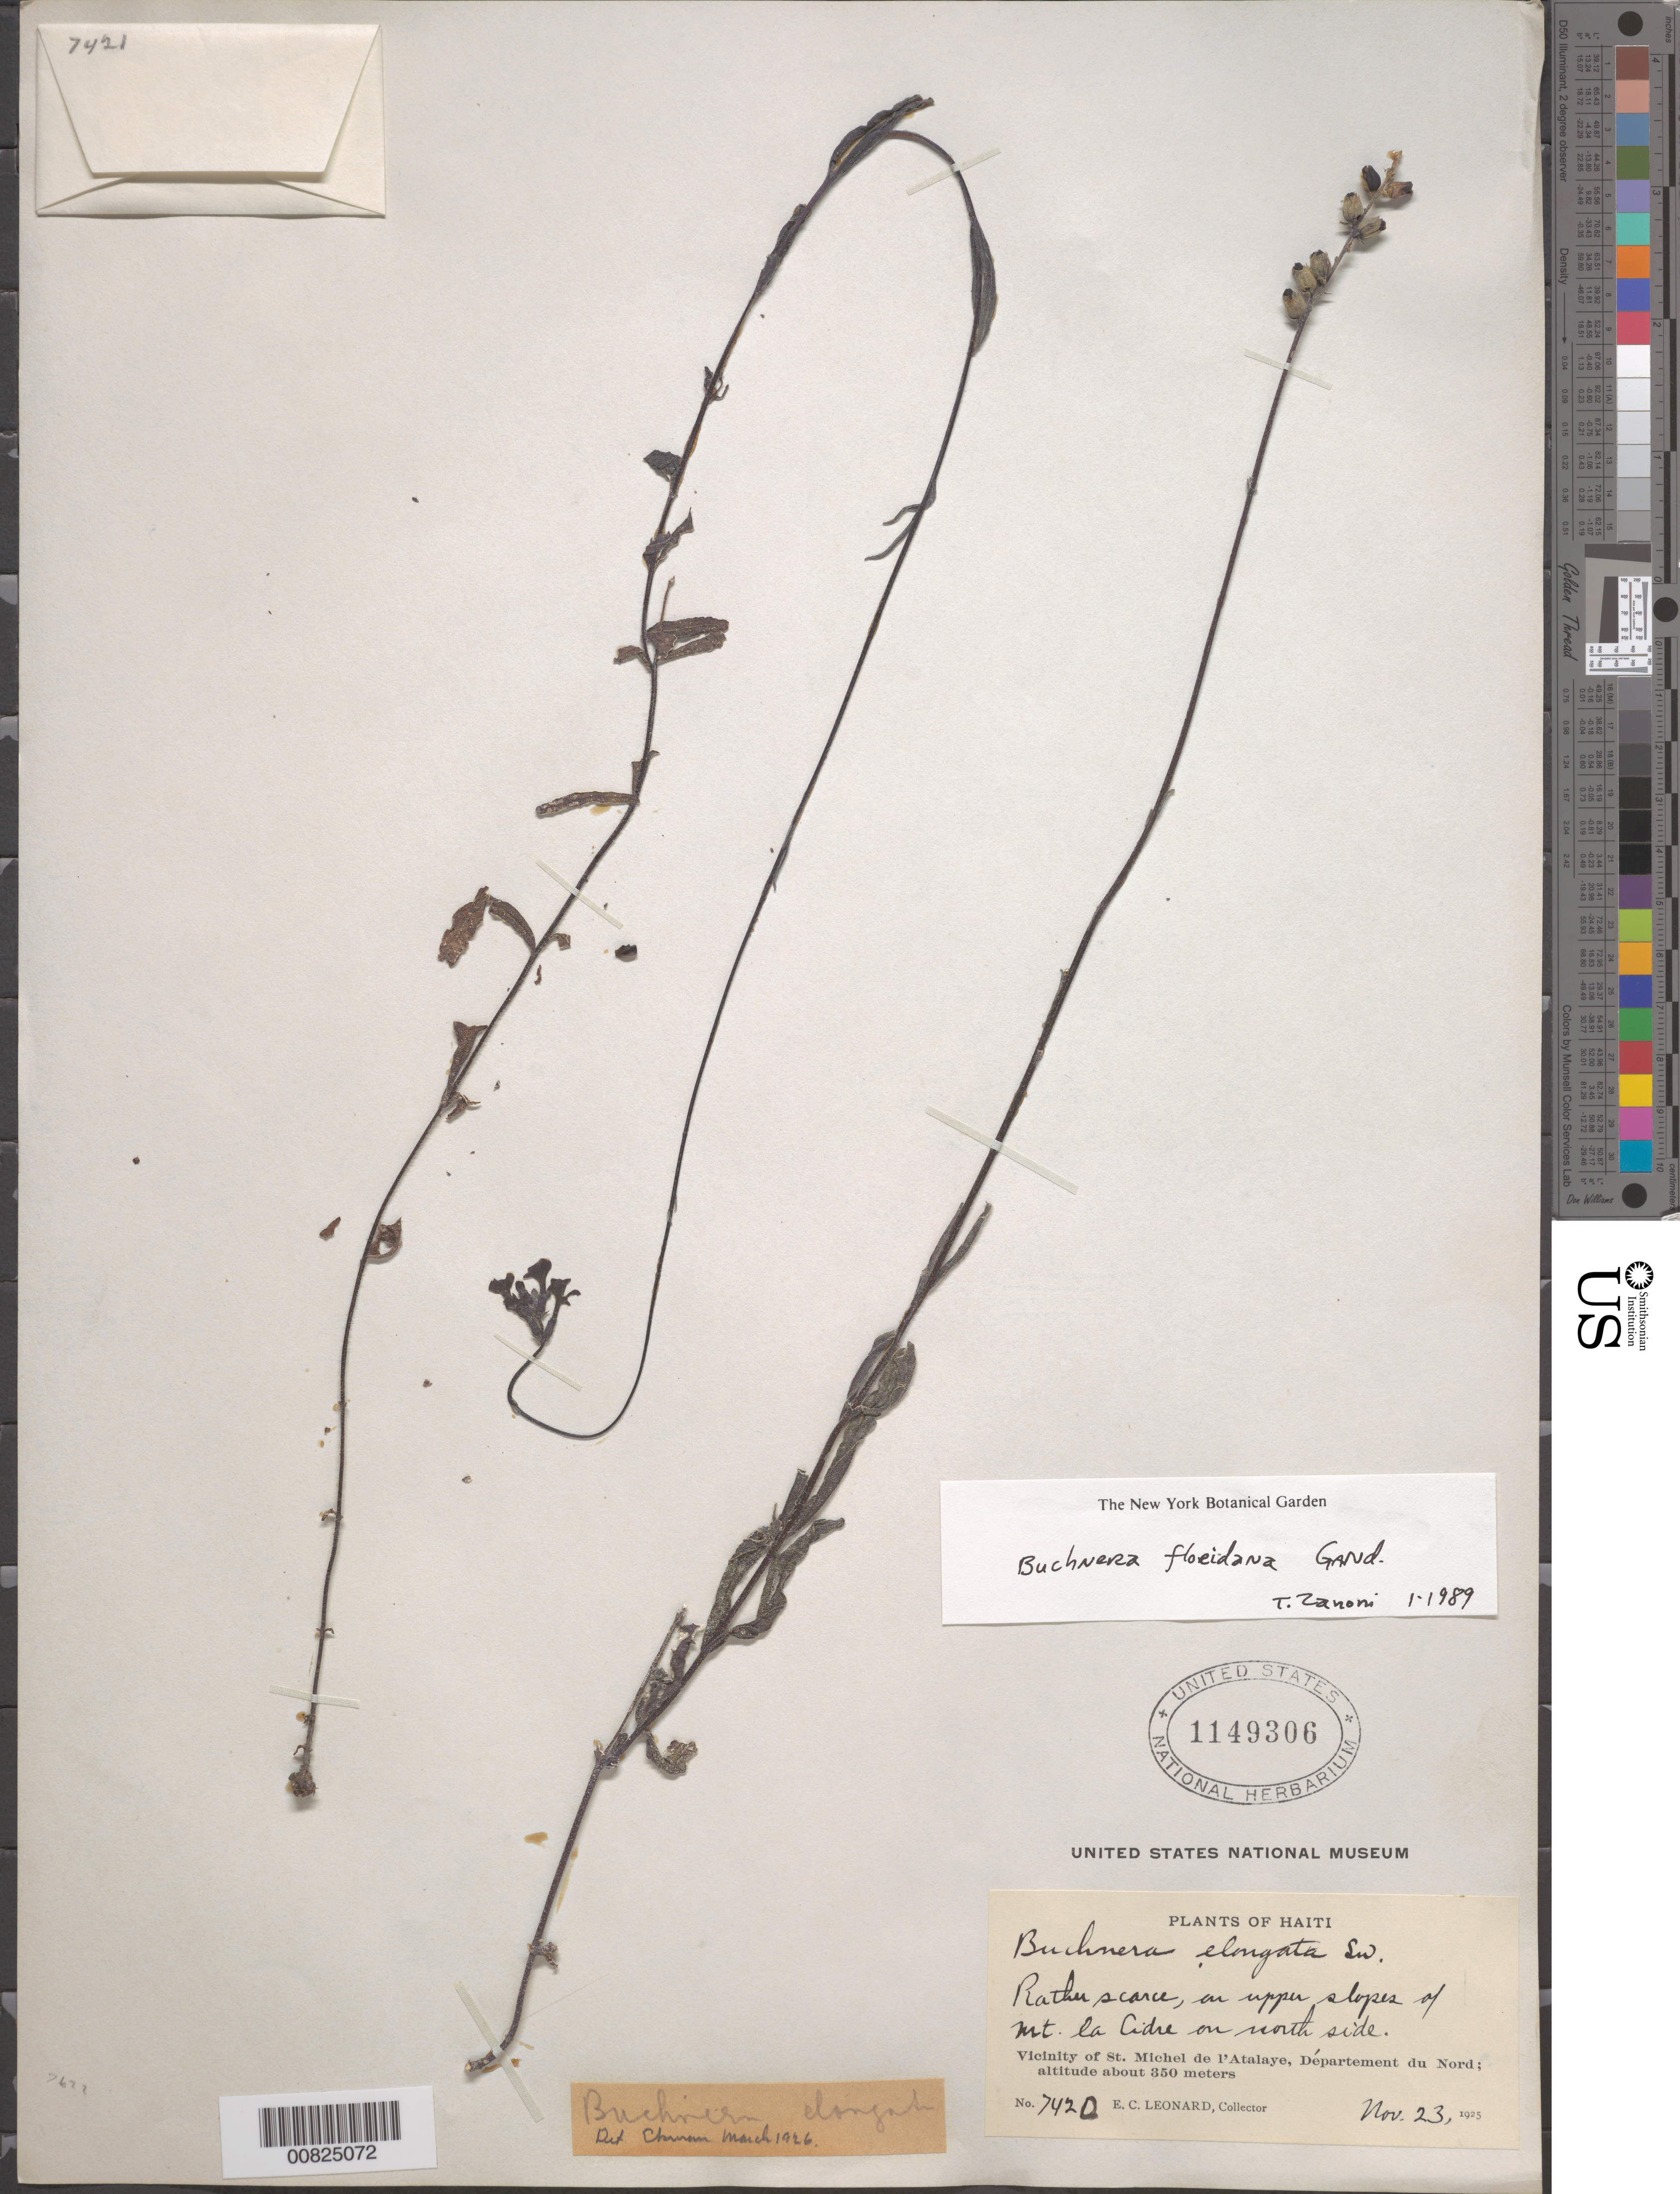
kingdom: Plantae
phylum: Tracheophyta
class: Magnoliopsida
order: Lamiales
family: Orobanchaceae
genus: Buchnera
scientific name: Buchnera floridana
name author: Gand.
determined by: Zanoni, T. A., (NY), New York Botanical Garden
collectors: E. C. Leonard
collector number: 7420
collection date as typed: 23 Nov 1925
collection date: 1925-11-23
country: Haiti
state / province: Artibonite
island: Hispaniola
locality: Vicinity of St. Michel de l'Atalaye, upper slopes of Mt. la Cidre on north side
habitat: Mountain slopes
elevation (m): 350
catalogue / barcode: US 1149306